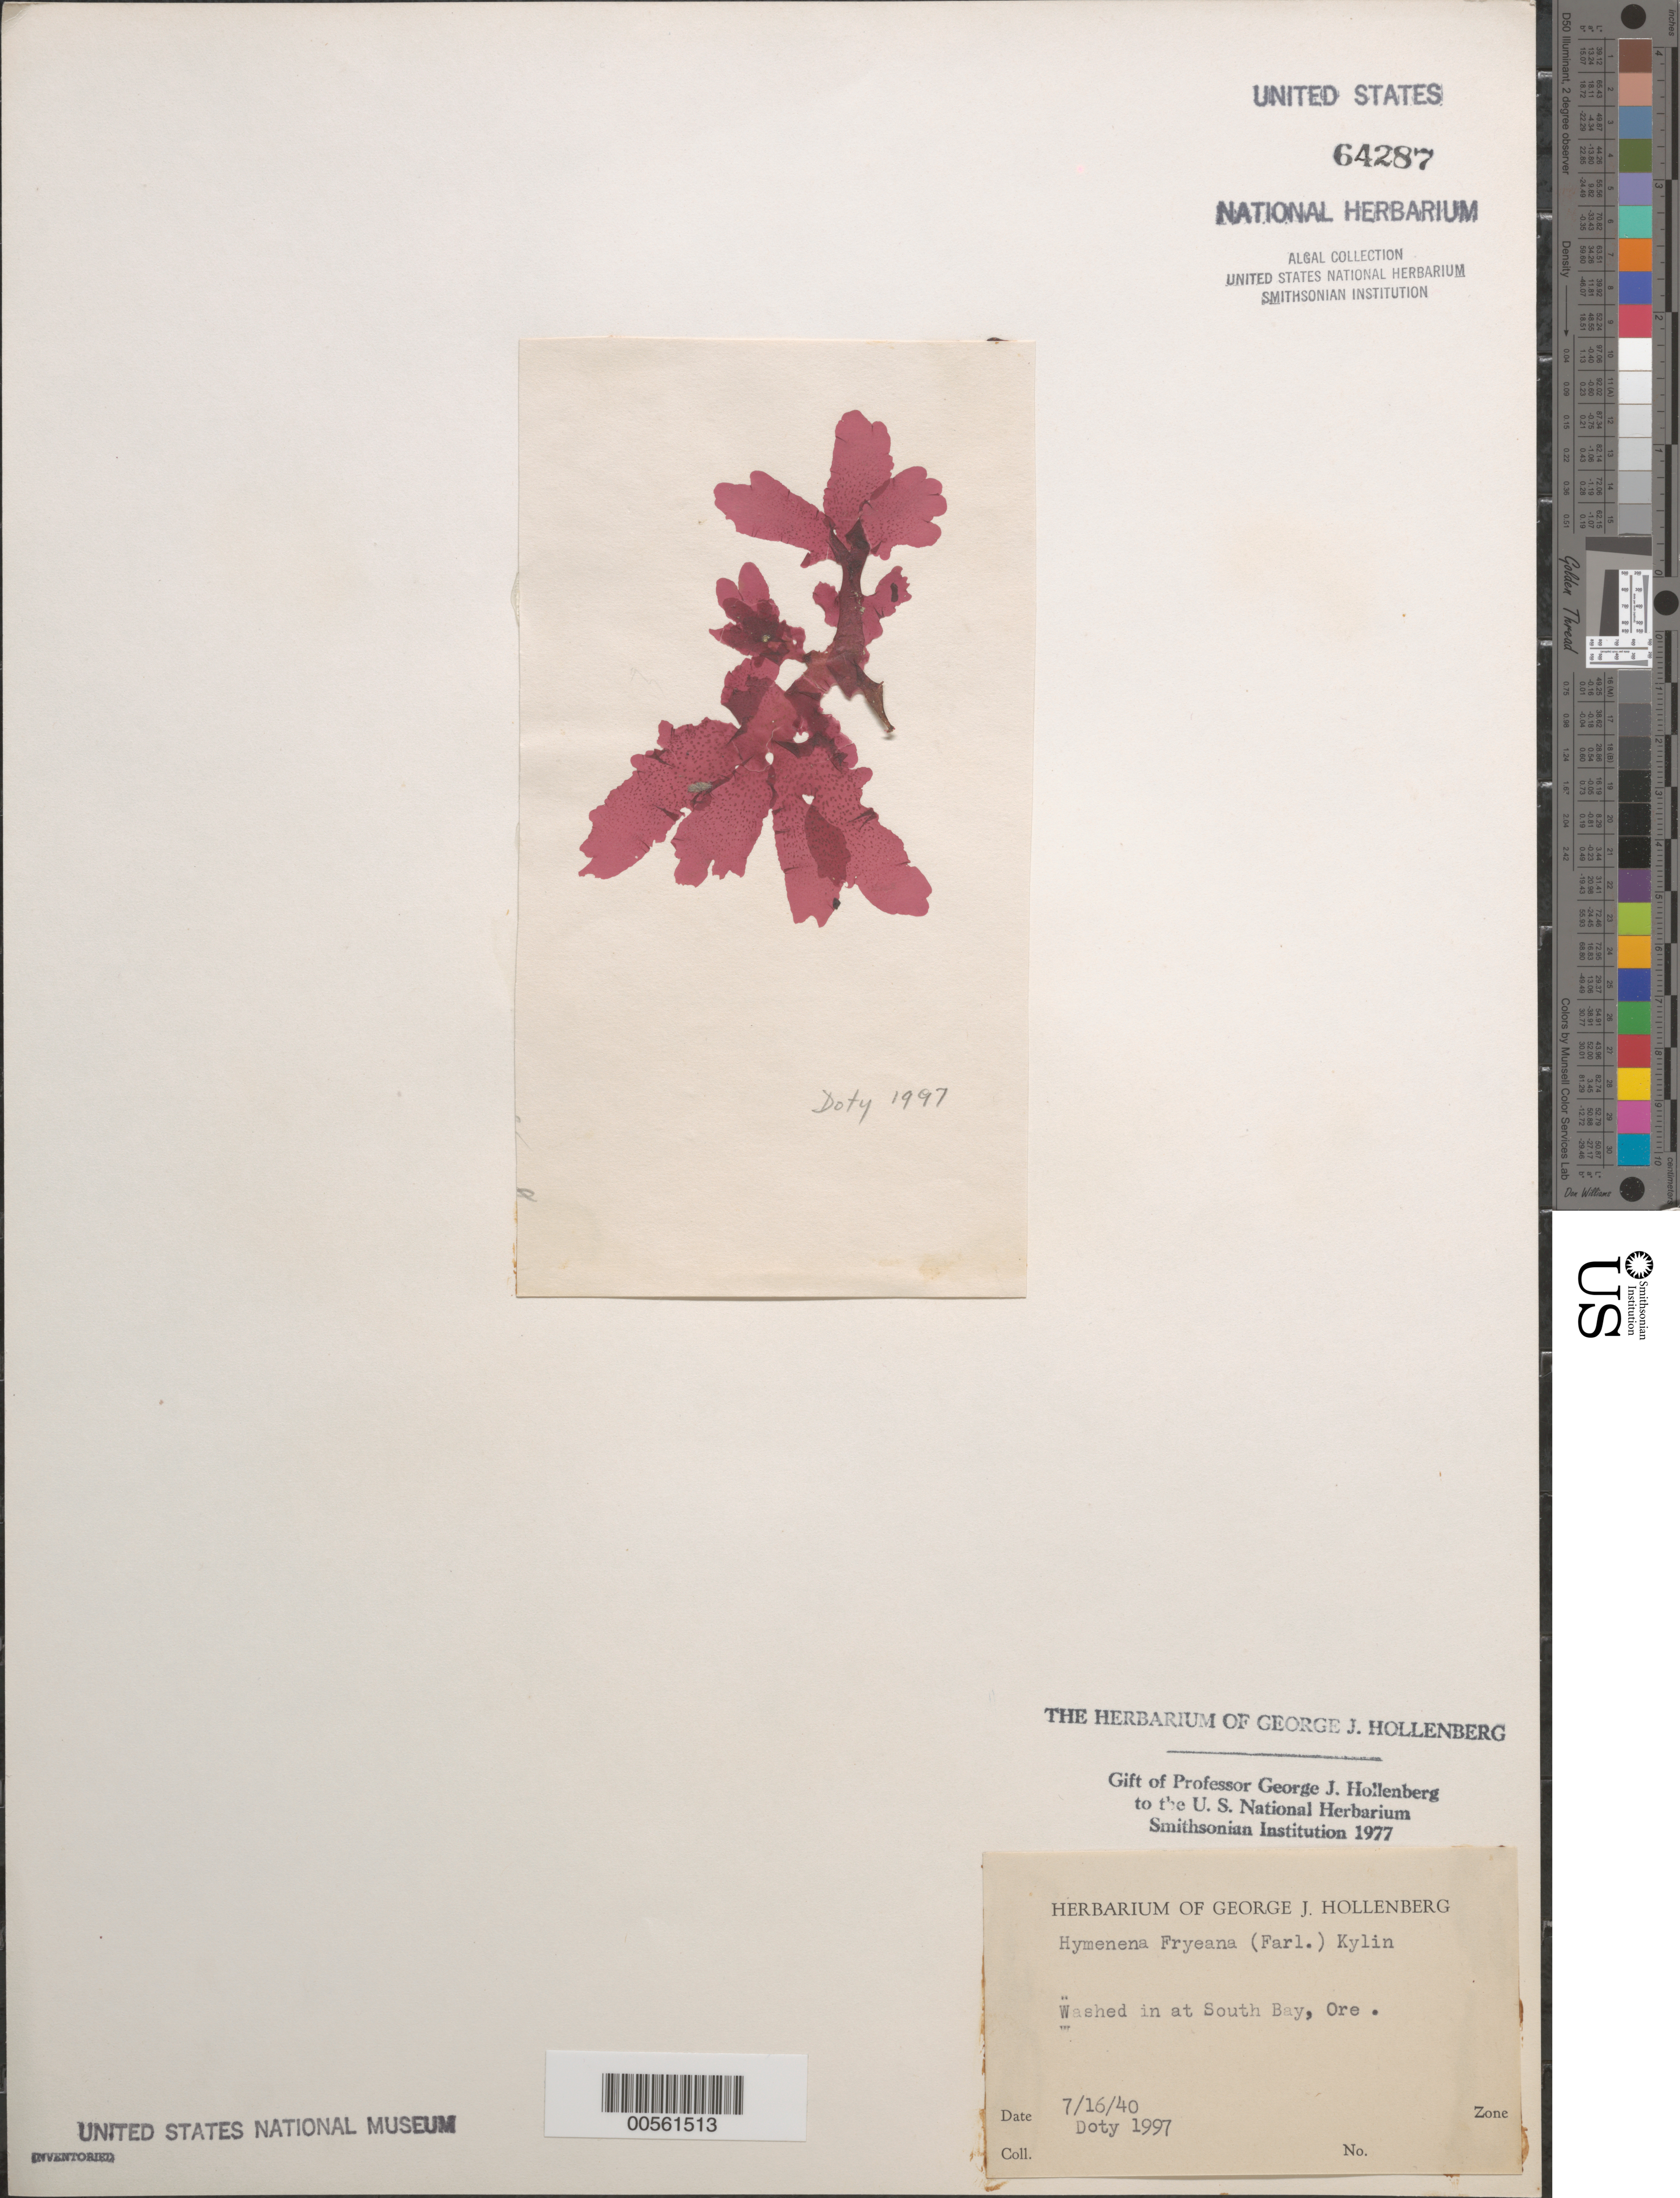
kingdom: Plantae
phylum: Rhodophyta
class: Florideophyceae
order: Ceramiales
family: Delesseriaceae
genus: Hymenena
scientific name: Hymenena fryeana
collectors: M. S. Doty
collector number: MSD 1997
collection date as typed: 16 Jul 1940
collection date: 1940-07-16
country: United States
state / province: Oregon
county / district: Coos County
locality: South Bay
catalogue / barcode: US 64287